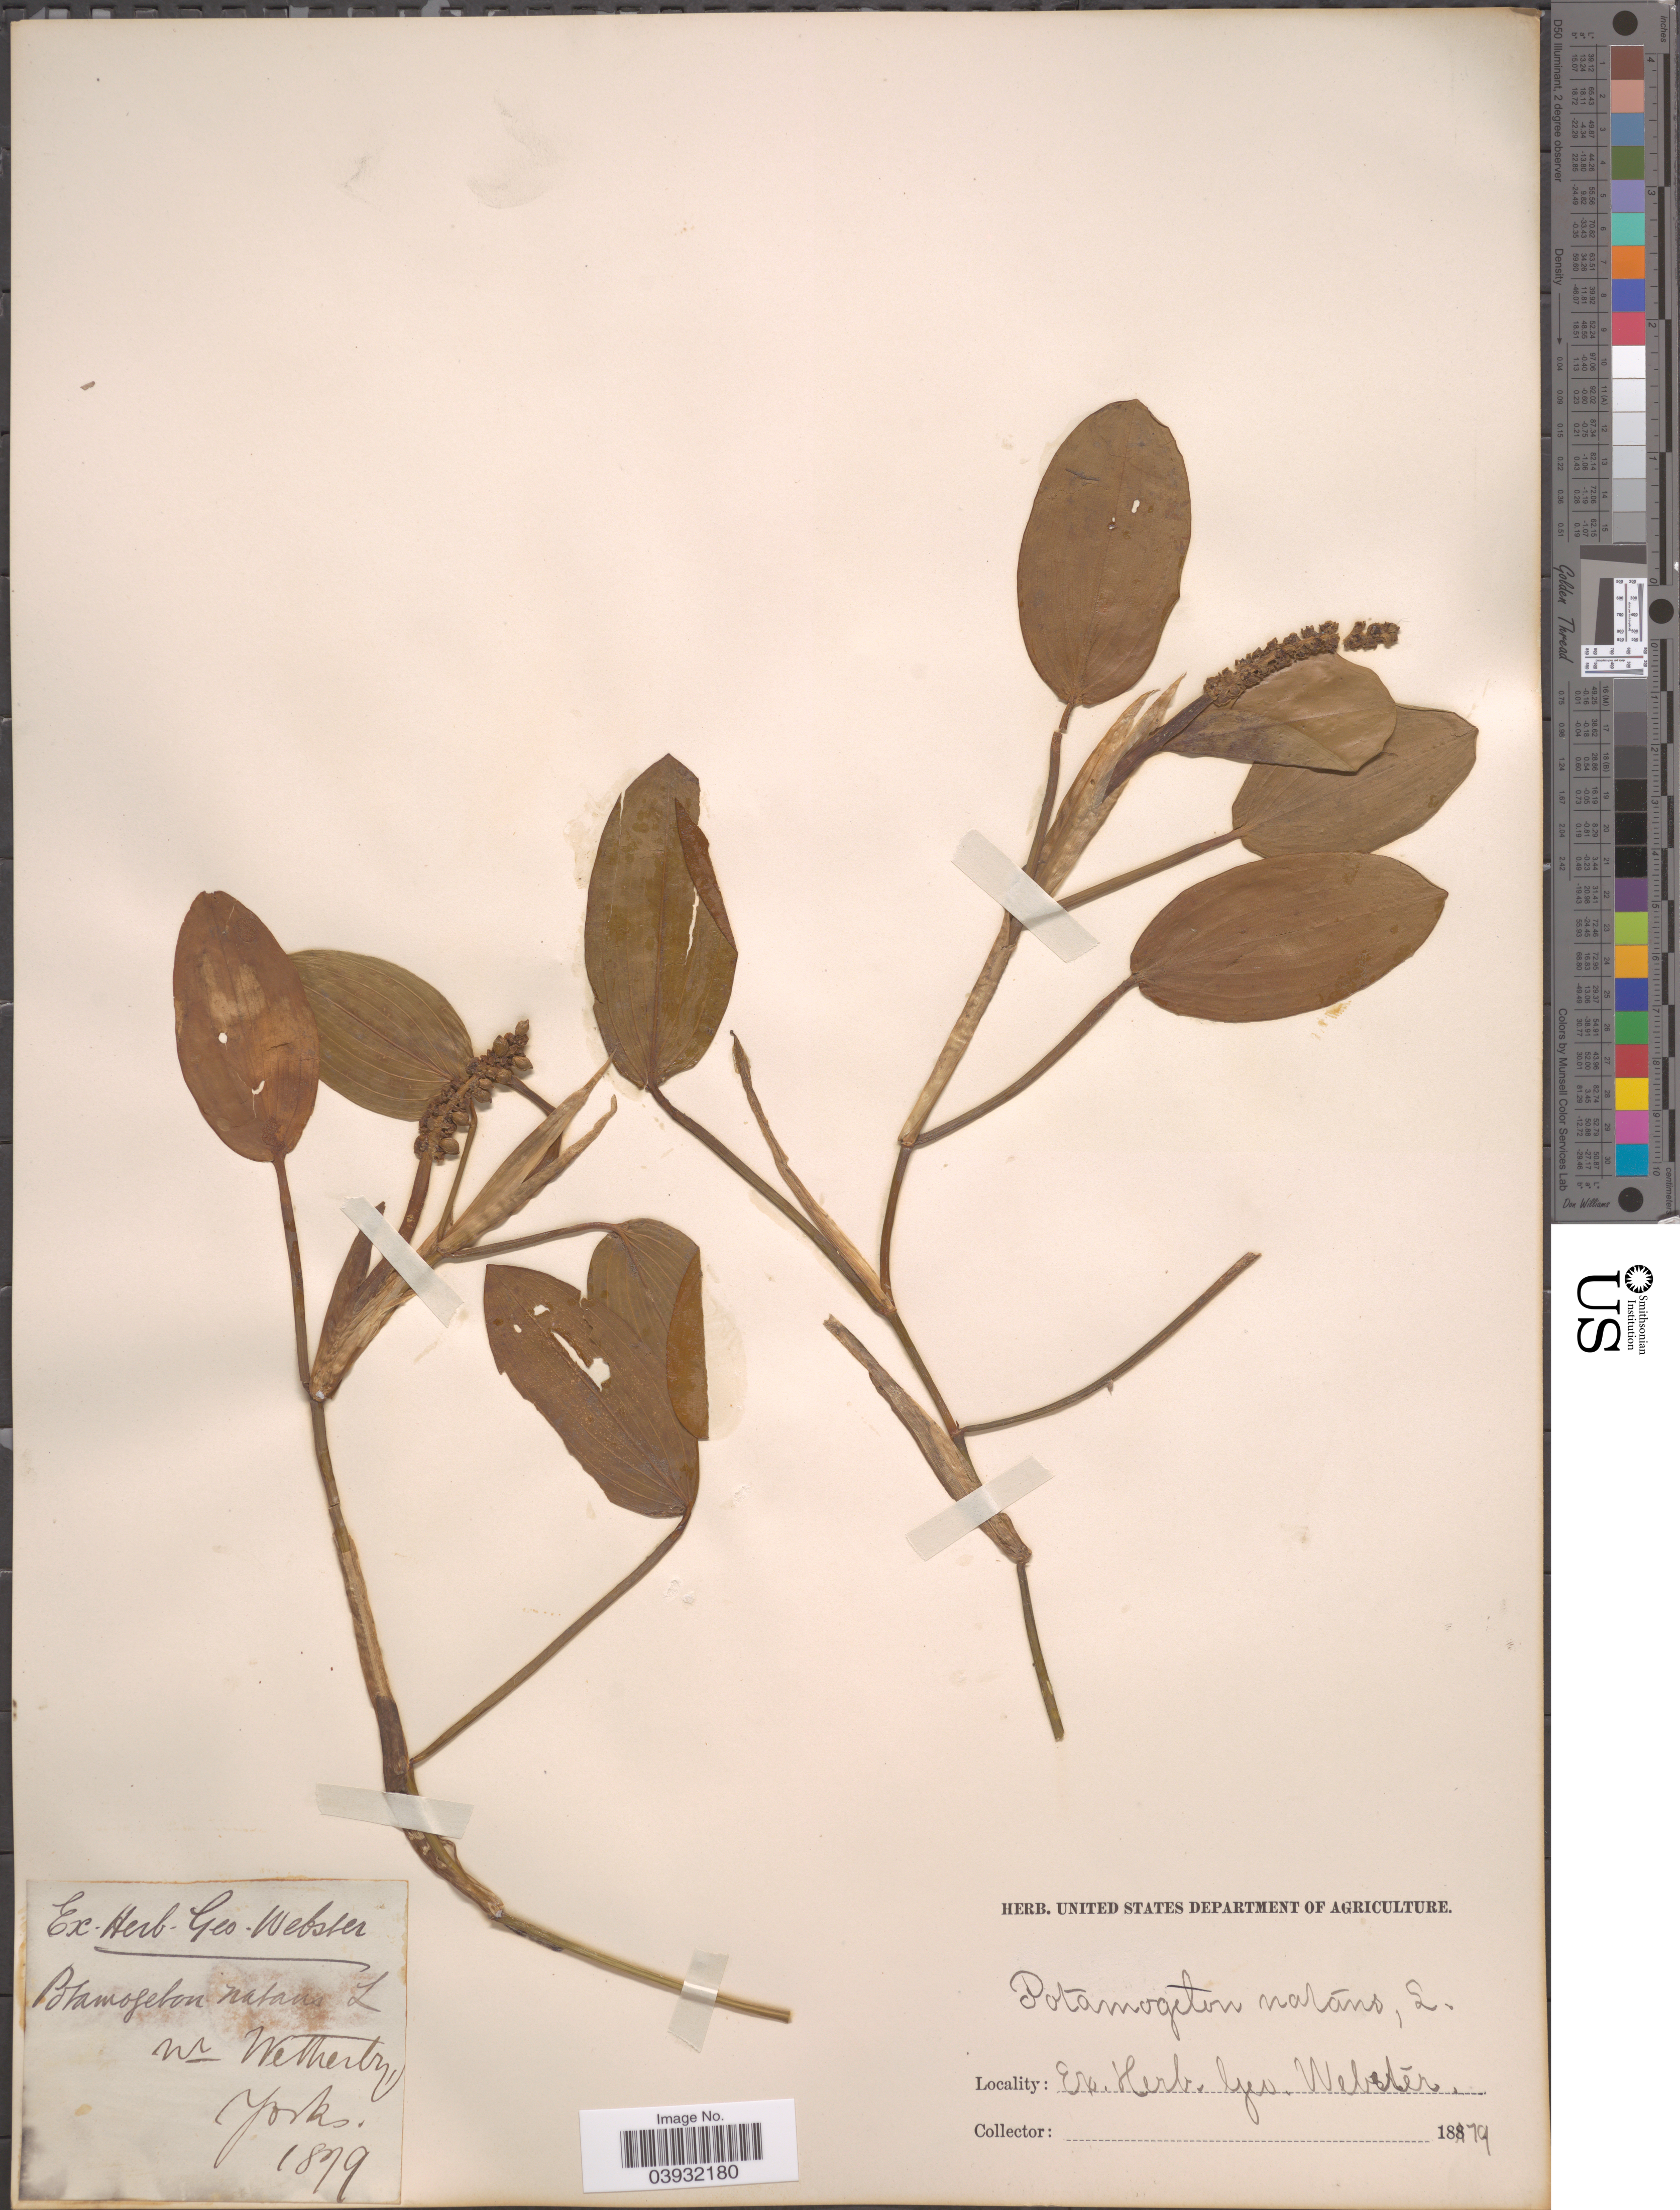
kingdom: Plantae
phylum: Tracheophyta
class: Liliopsida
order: Alismatales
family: Potamogetonaceae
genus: Potamogeton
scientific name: Potamogeton natans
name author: L.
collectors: ex herb. Geo. Webster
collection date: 1879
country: United Kingdom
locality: Nr Wetherby, Yorks.